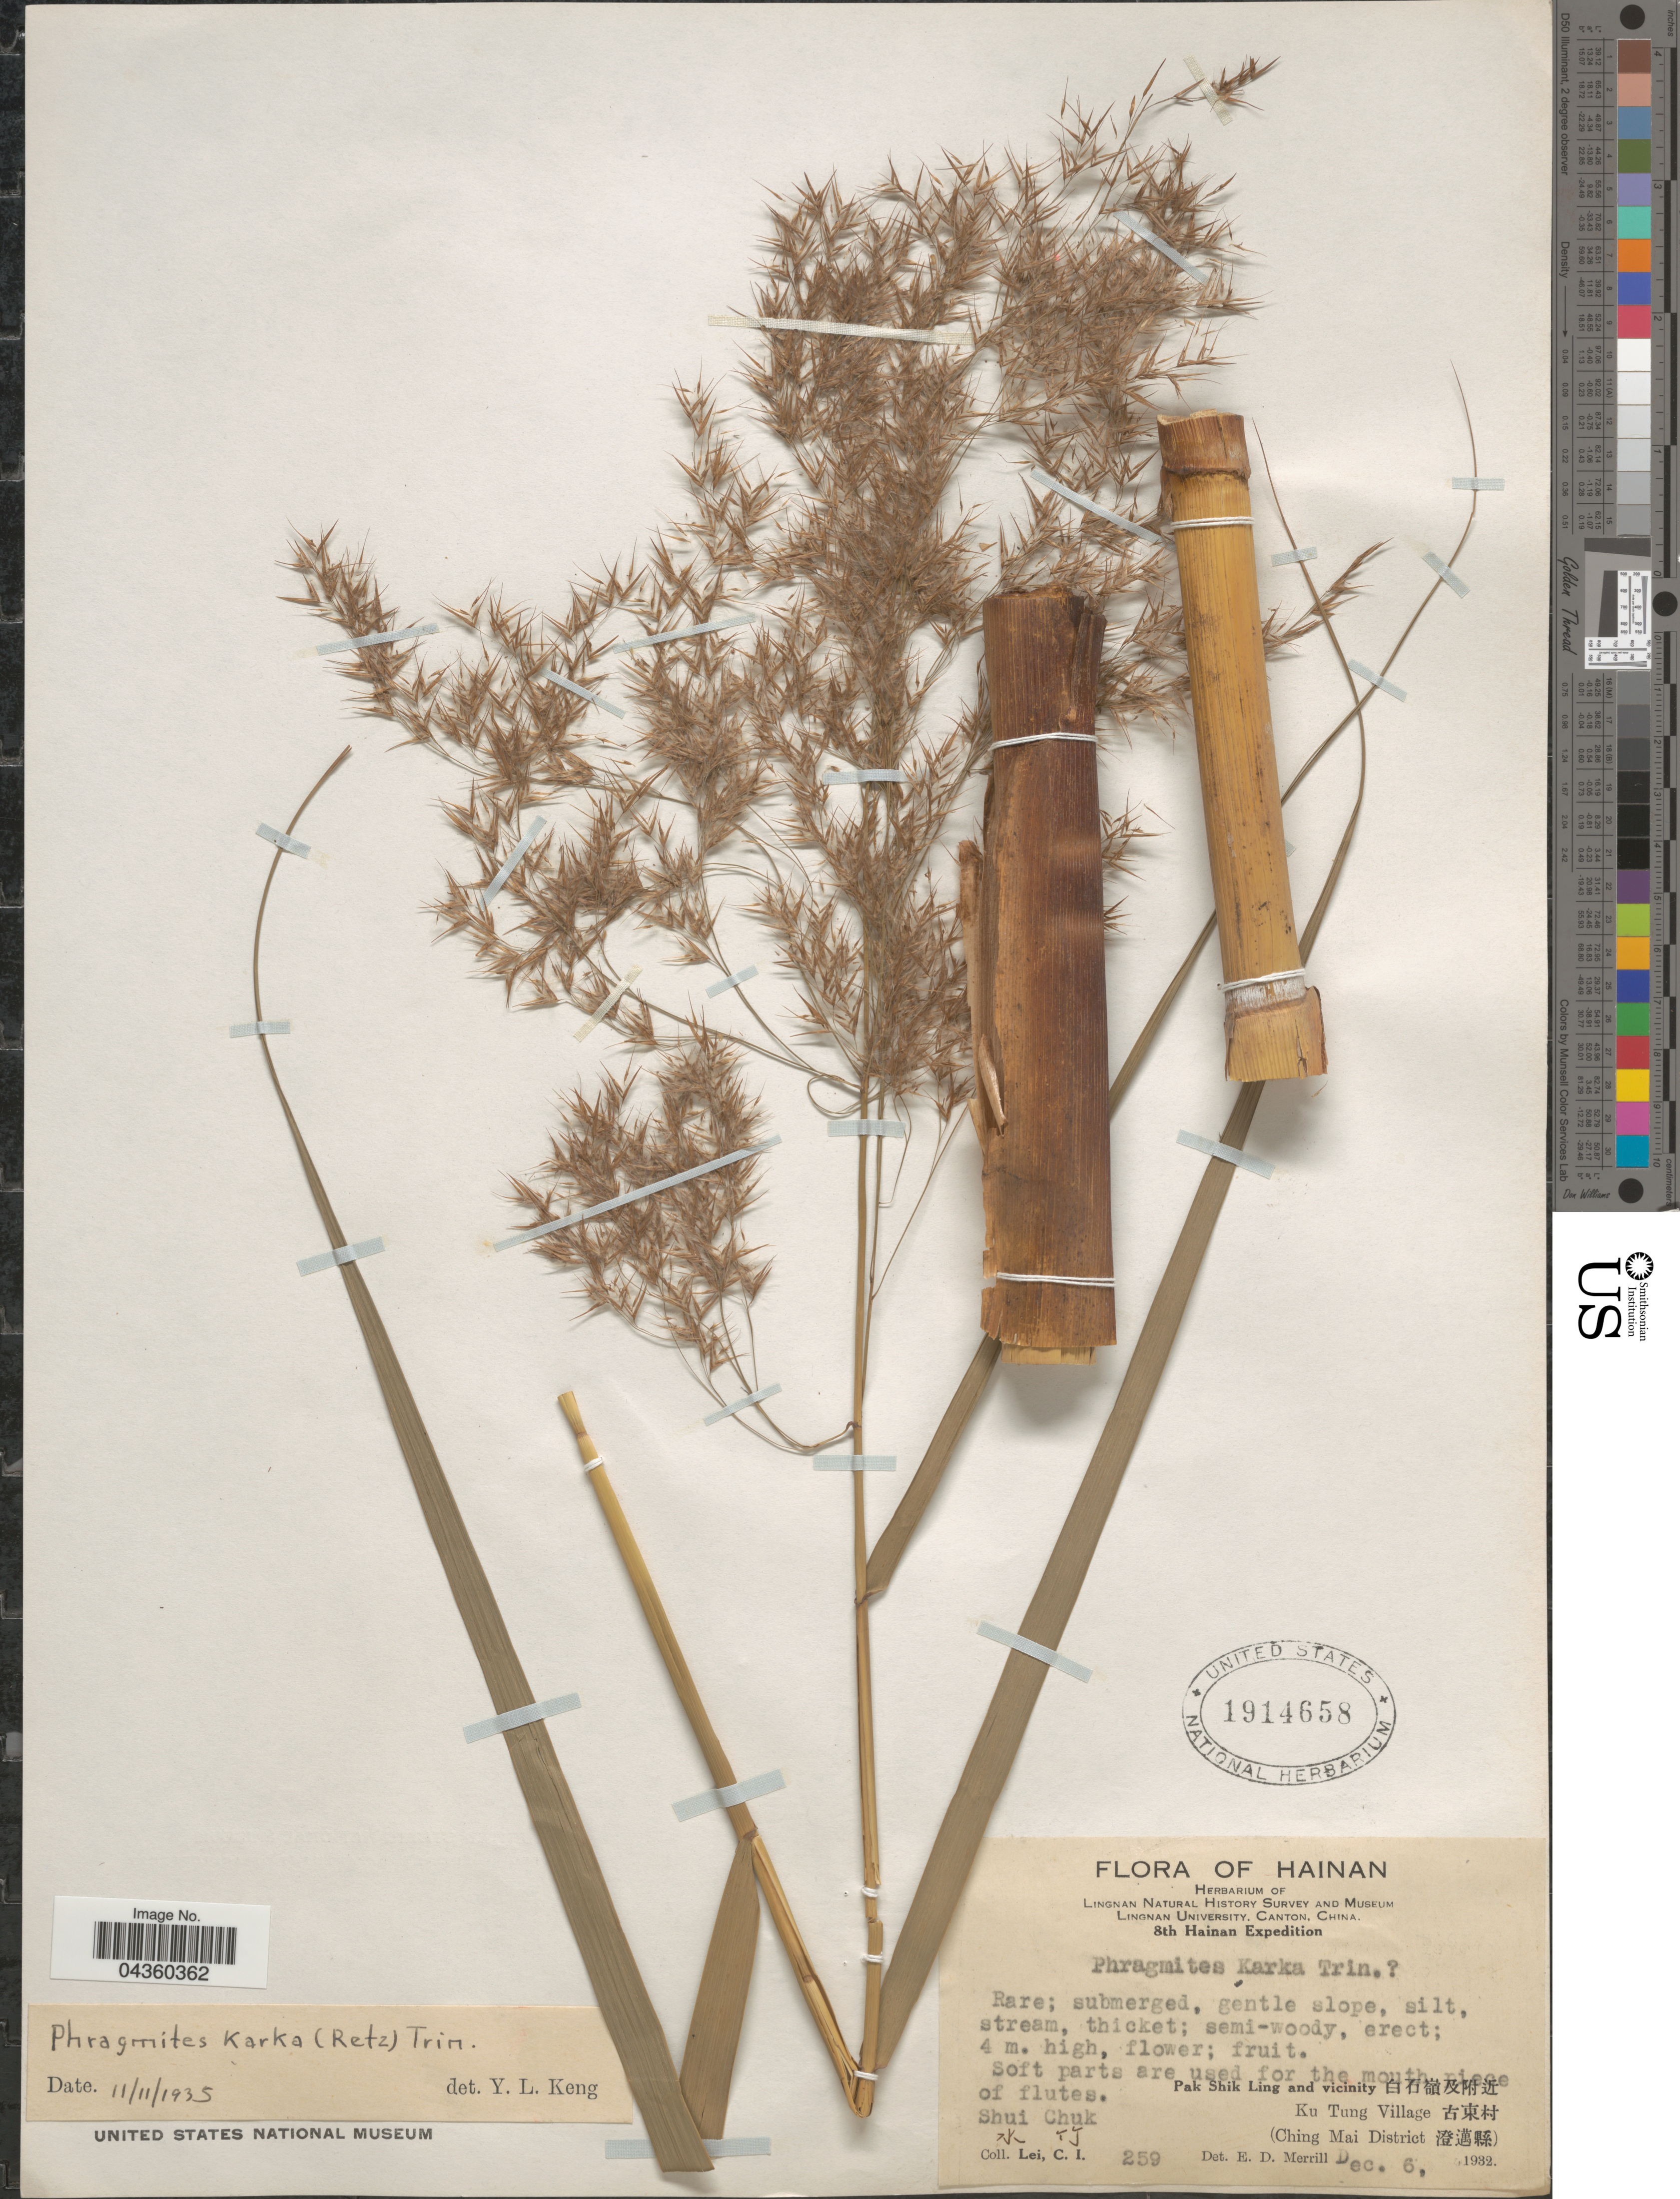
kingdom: Plantae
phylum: Tracheophyta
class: Liliopsida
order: Poales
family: Poaceae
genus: Phragmites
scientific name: Phragmites karka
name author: (Retz.) Trin. ex Steud.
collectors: C. I. Lei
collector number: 259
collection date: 1932-12-06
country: China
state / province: Hainan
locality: Lingnan Natural History Survey and Museum Lingnan University. 8th Hainan E[Foreign script]pedition. Pak Shik Ling and vicinity [Foreign script]. Shui Chuk [Foreign script]. Ku Tung Village [Foreign script] (Ching Mai District [Foreign script]).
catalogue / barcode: US 1914658